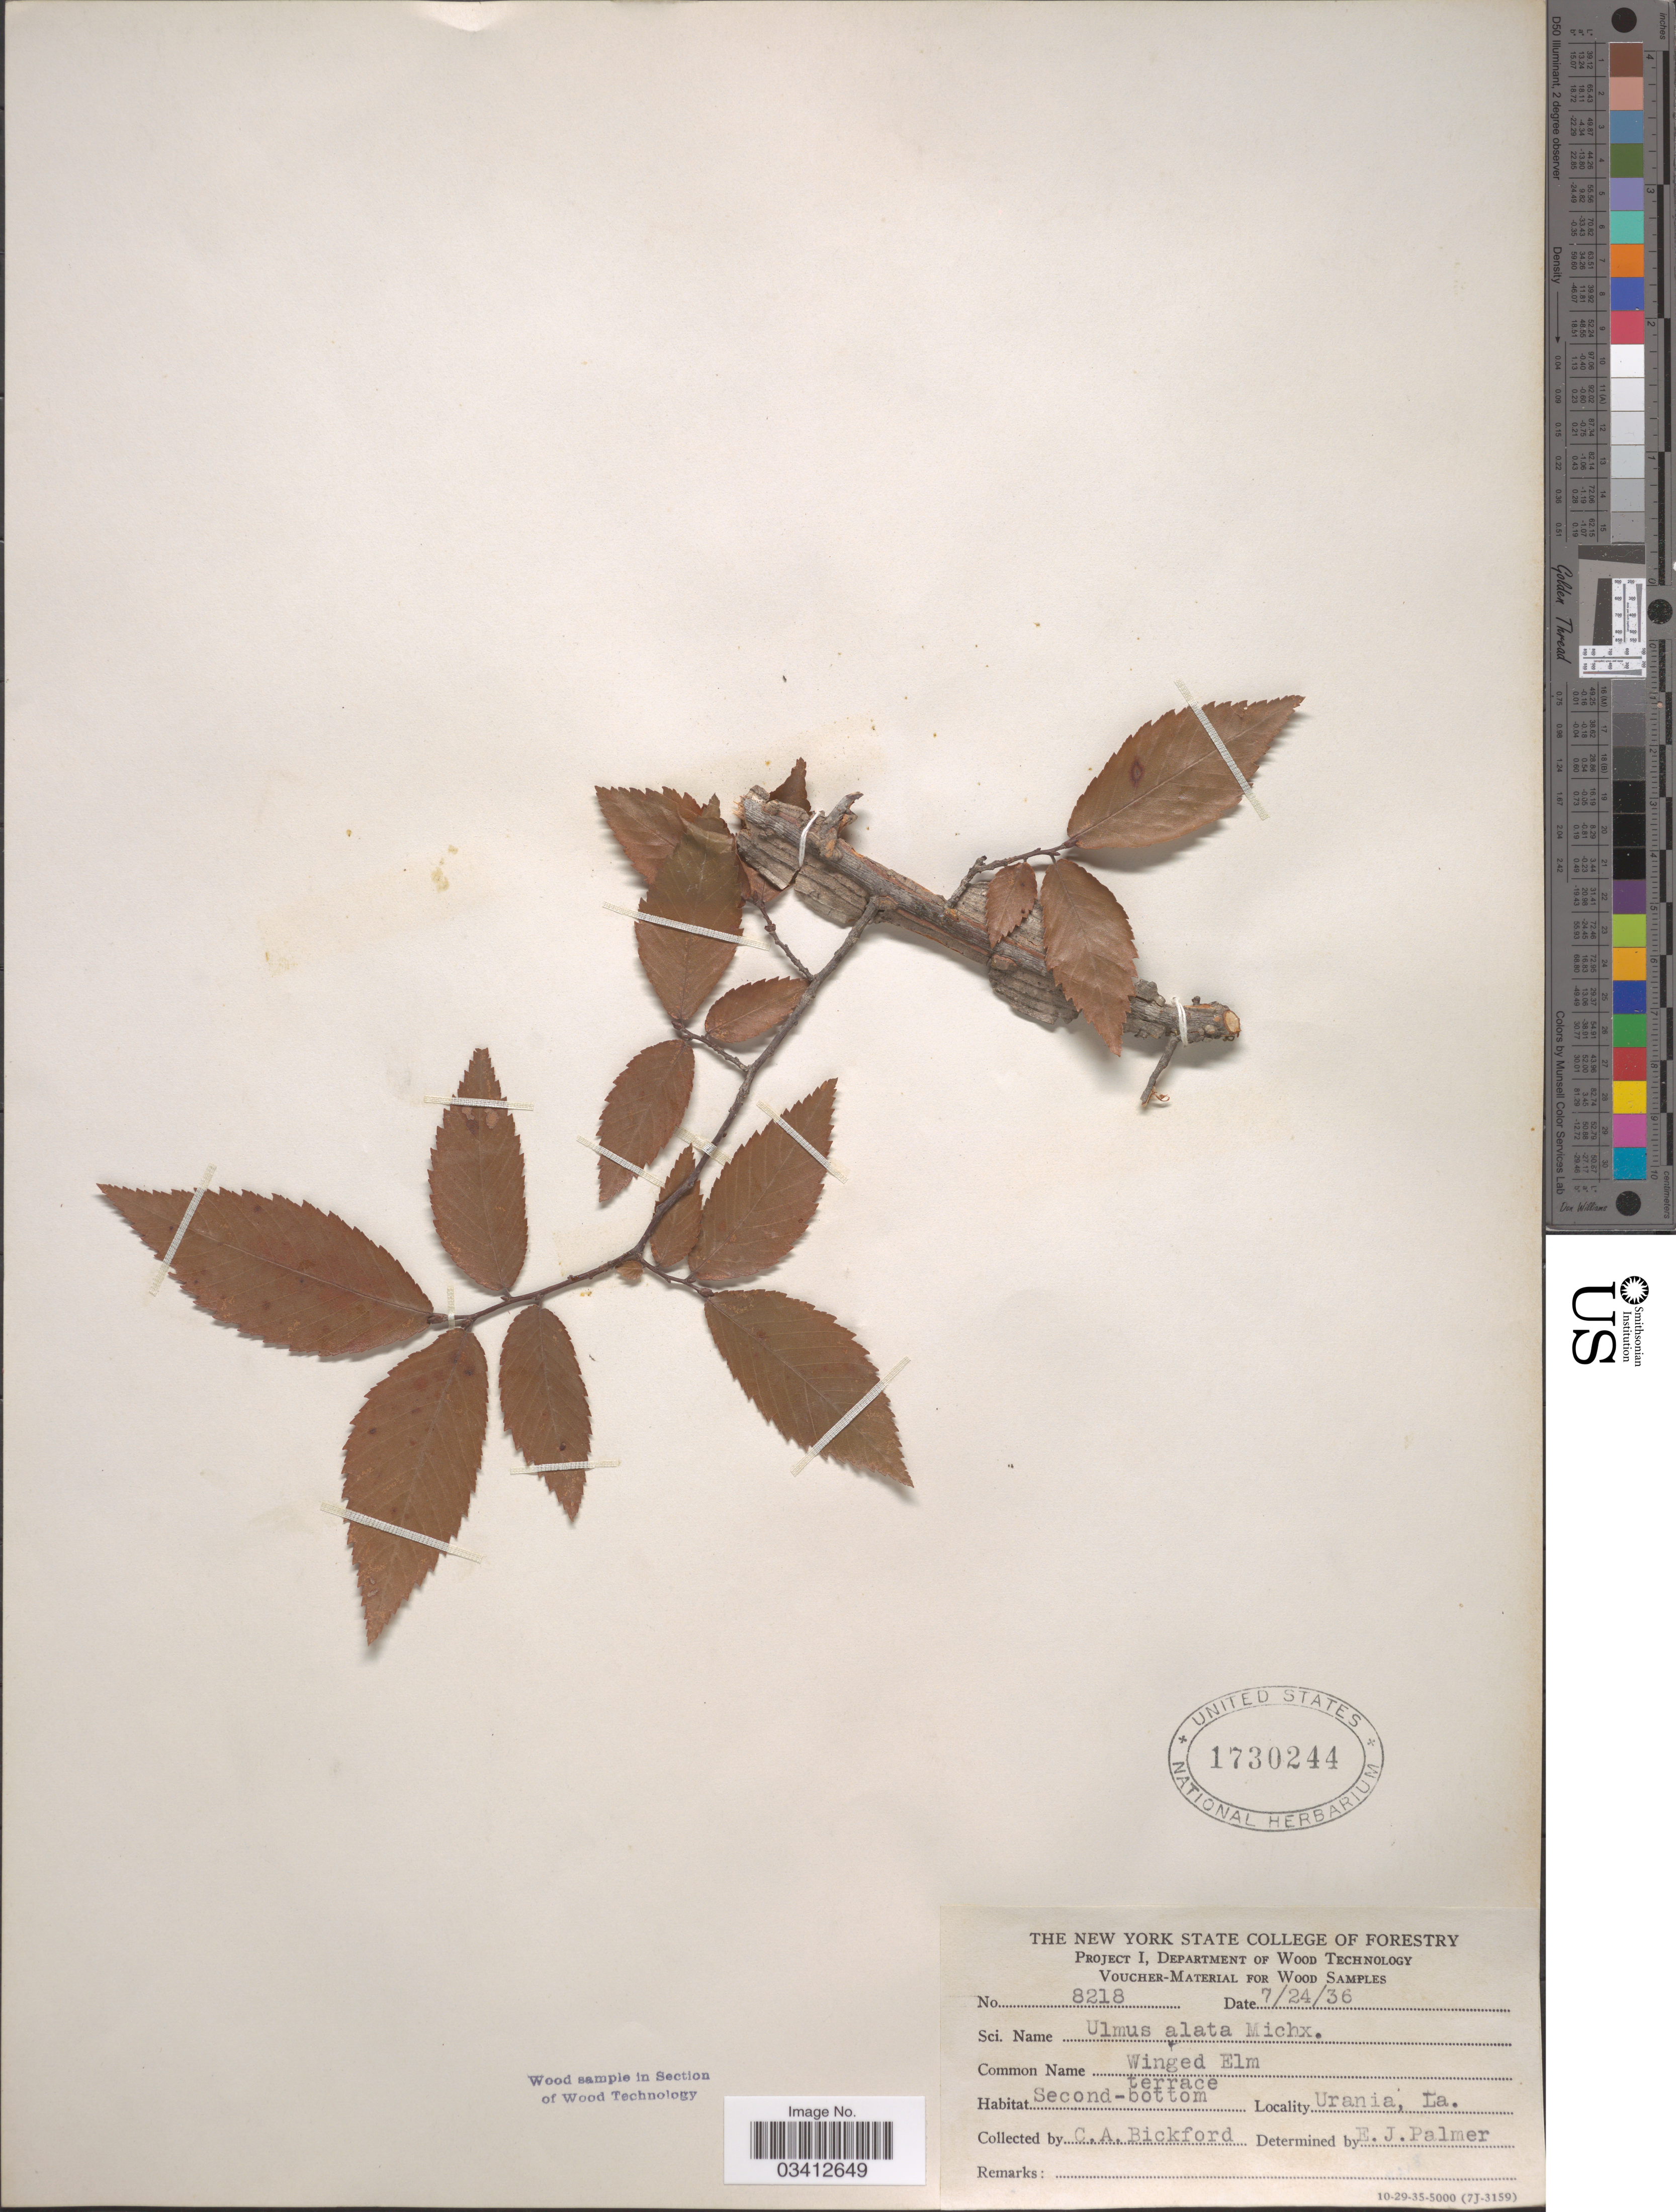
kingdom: Plantae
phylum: Tracheophyta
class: Magnoliopsida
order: Rosales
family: Ulmaceae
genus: Ulmus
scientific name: Ulmus alata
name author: Michx.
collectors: C. Bickford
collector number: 8218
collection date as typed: Transcribed d/m/y: 24/7/36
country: United States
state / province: Louisiana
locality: Second-bottom terrace. Urania.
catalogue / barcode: US 1730244